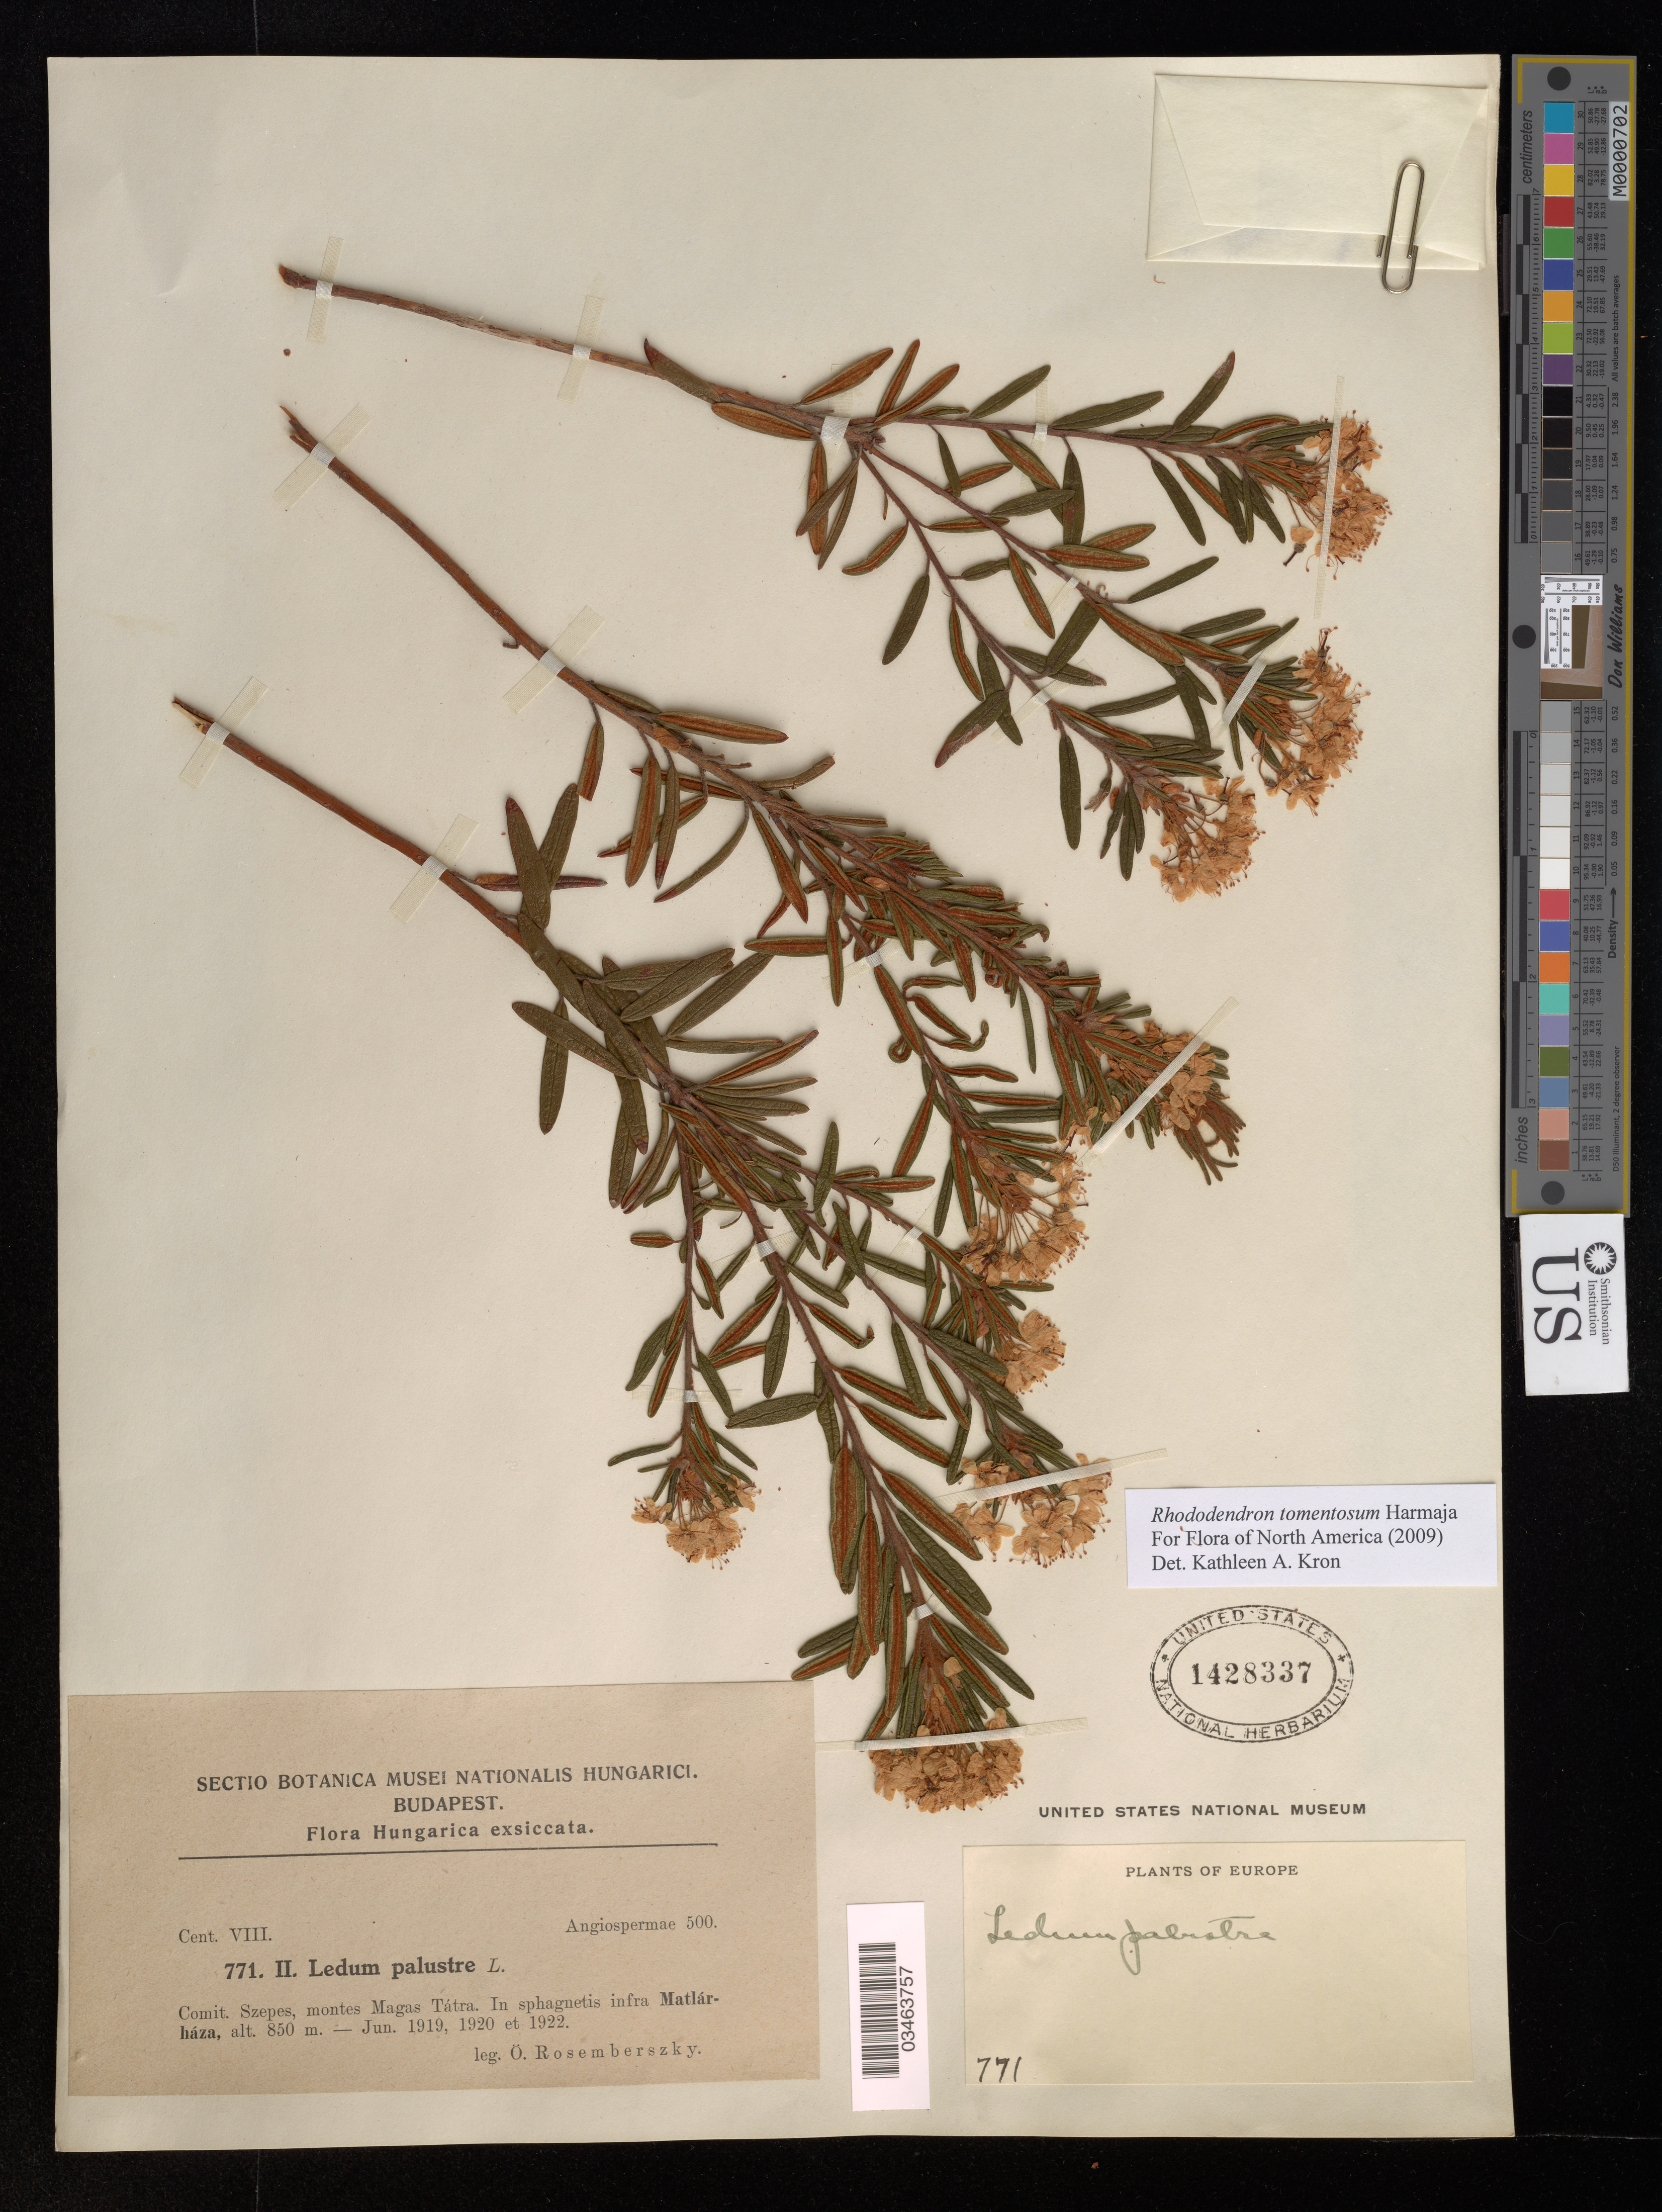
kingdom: Plantae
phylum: Tracheophyta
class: Magnoliopsida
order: Ericales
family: Ericaceae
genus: Rhododendron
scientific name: Rhododendron tomentosum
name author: Harmaja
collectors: O. Rosemberszky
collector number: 771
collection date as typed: Jun 1919, 1920, et 1922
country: Hungary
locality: Comit. Szepes, montes Magas Tátra. In sphagnetis infra Matlár-háza.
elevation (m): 850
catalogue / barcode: US 1428337